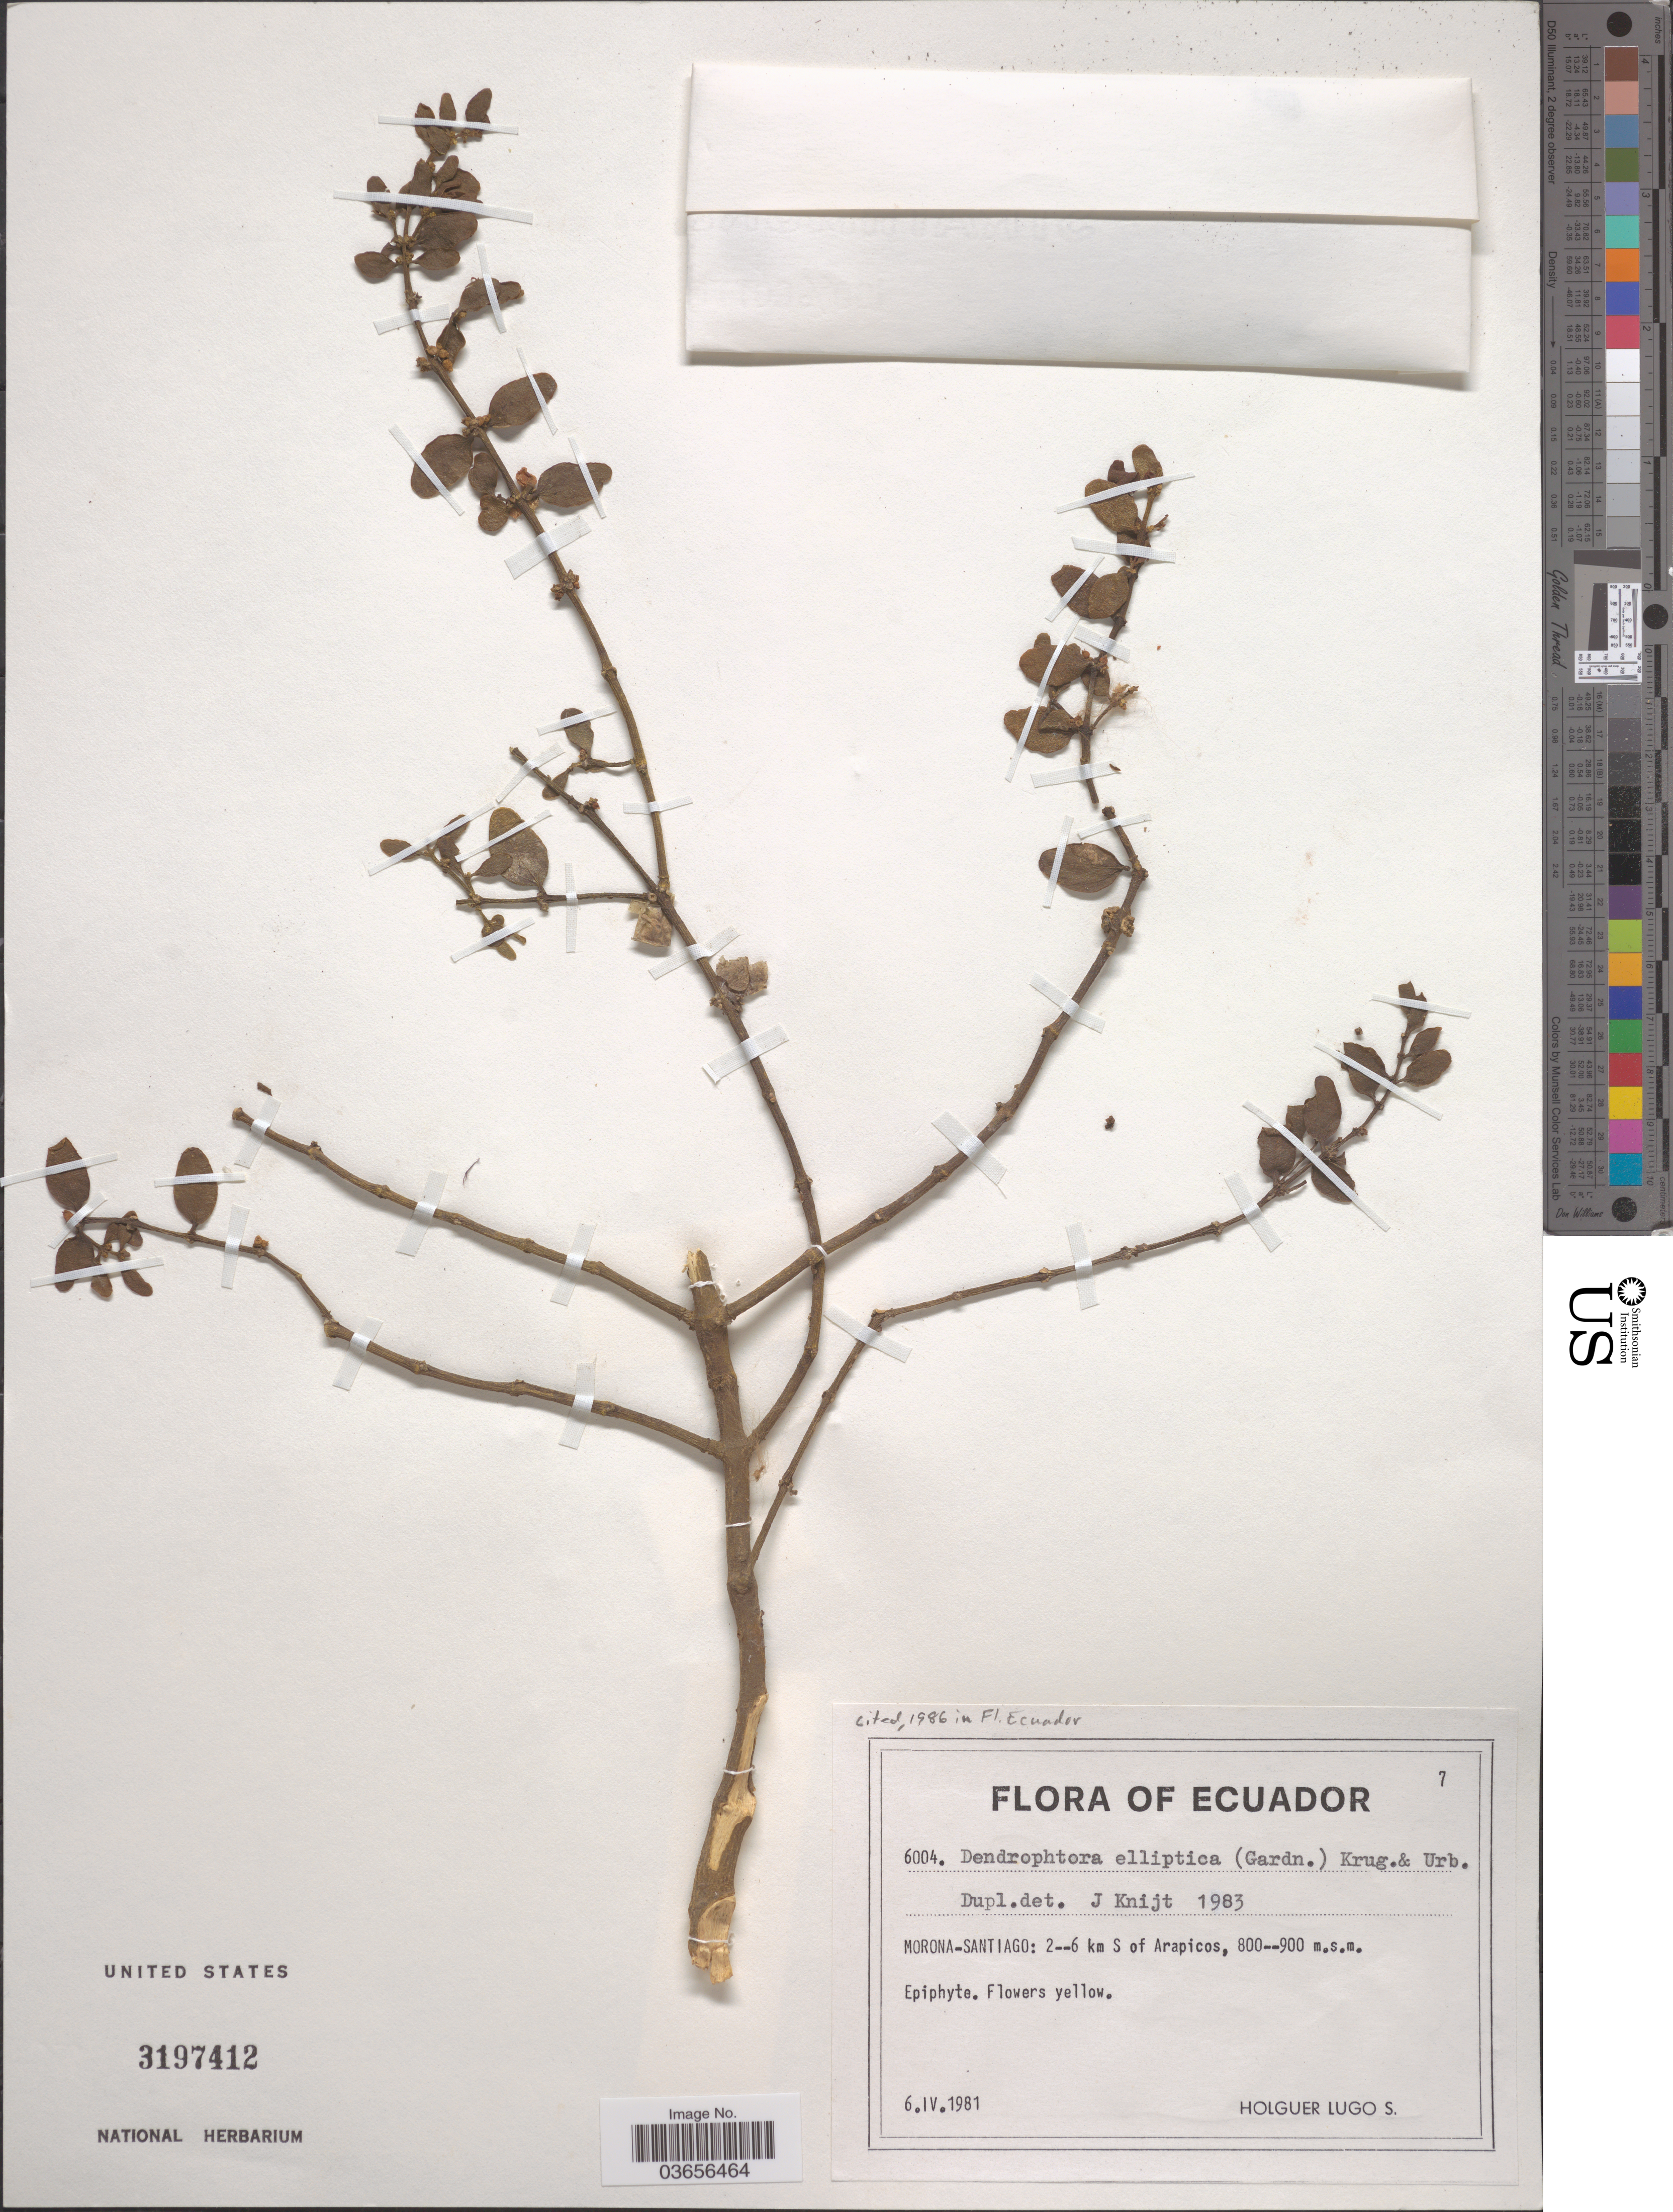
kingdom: Plantae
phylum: Tracheophyta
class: Magnoliopsida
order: Santalales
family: Viscaceae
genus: Dendrophthora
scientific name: Dendrophthora elliptica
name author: (Gardner) Krug & Urb.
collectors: H. Lugo S.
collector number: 6004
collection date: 1981-04-06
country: Ecuador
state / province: Morona-Santiago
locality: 2--6 km S of Arapicos.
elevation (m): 800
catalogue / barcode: US 3197412